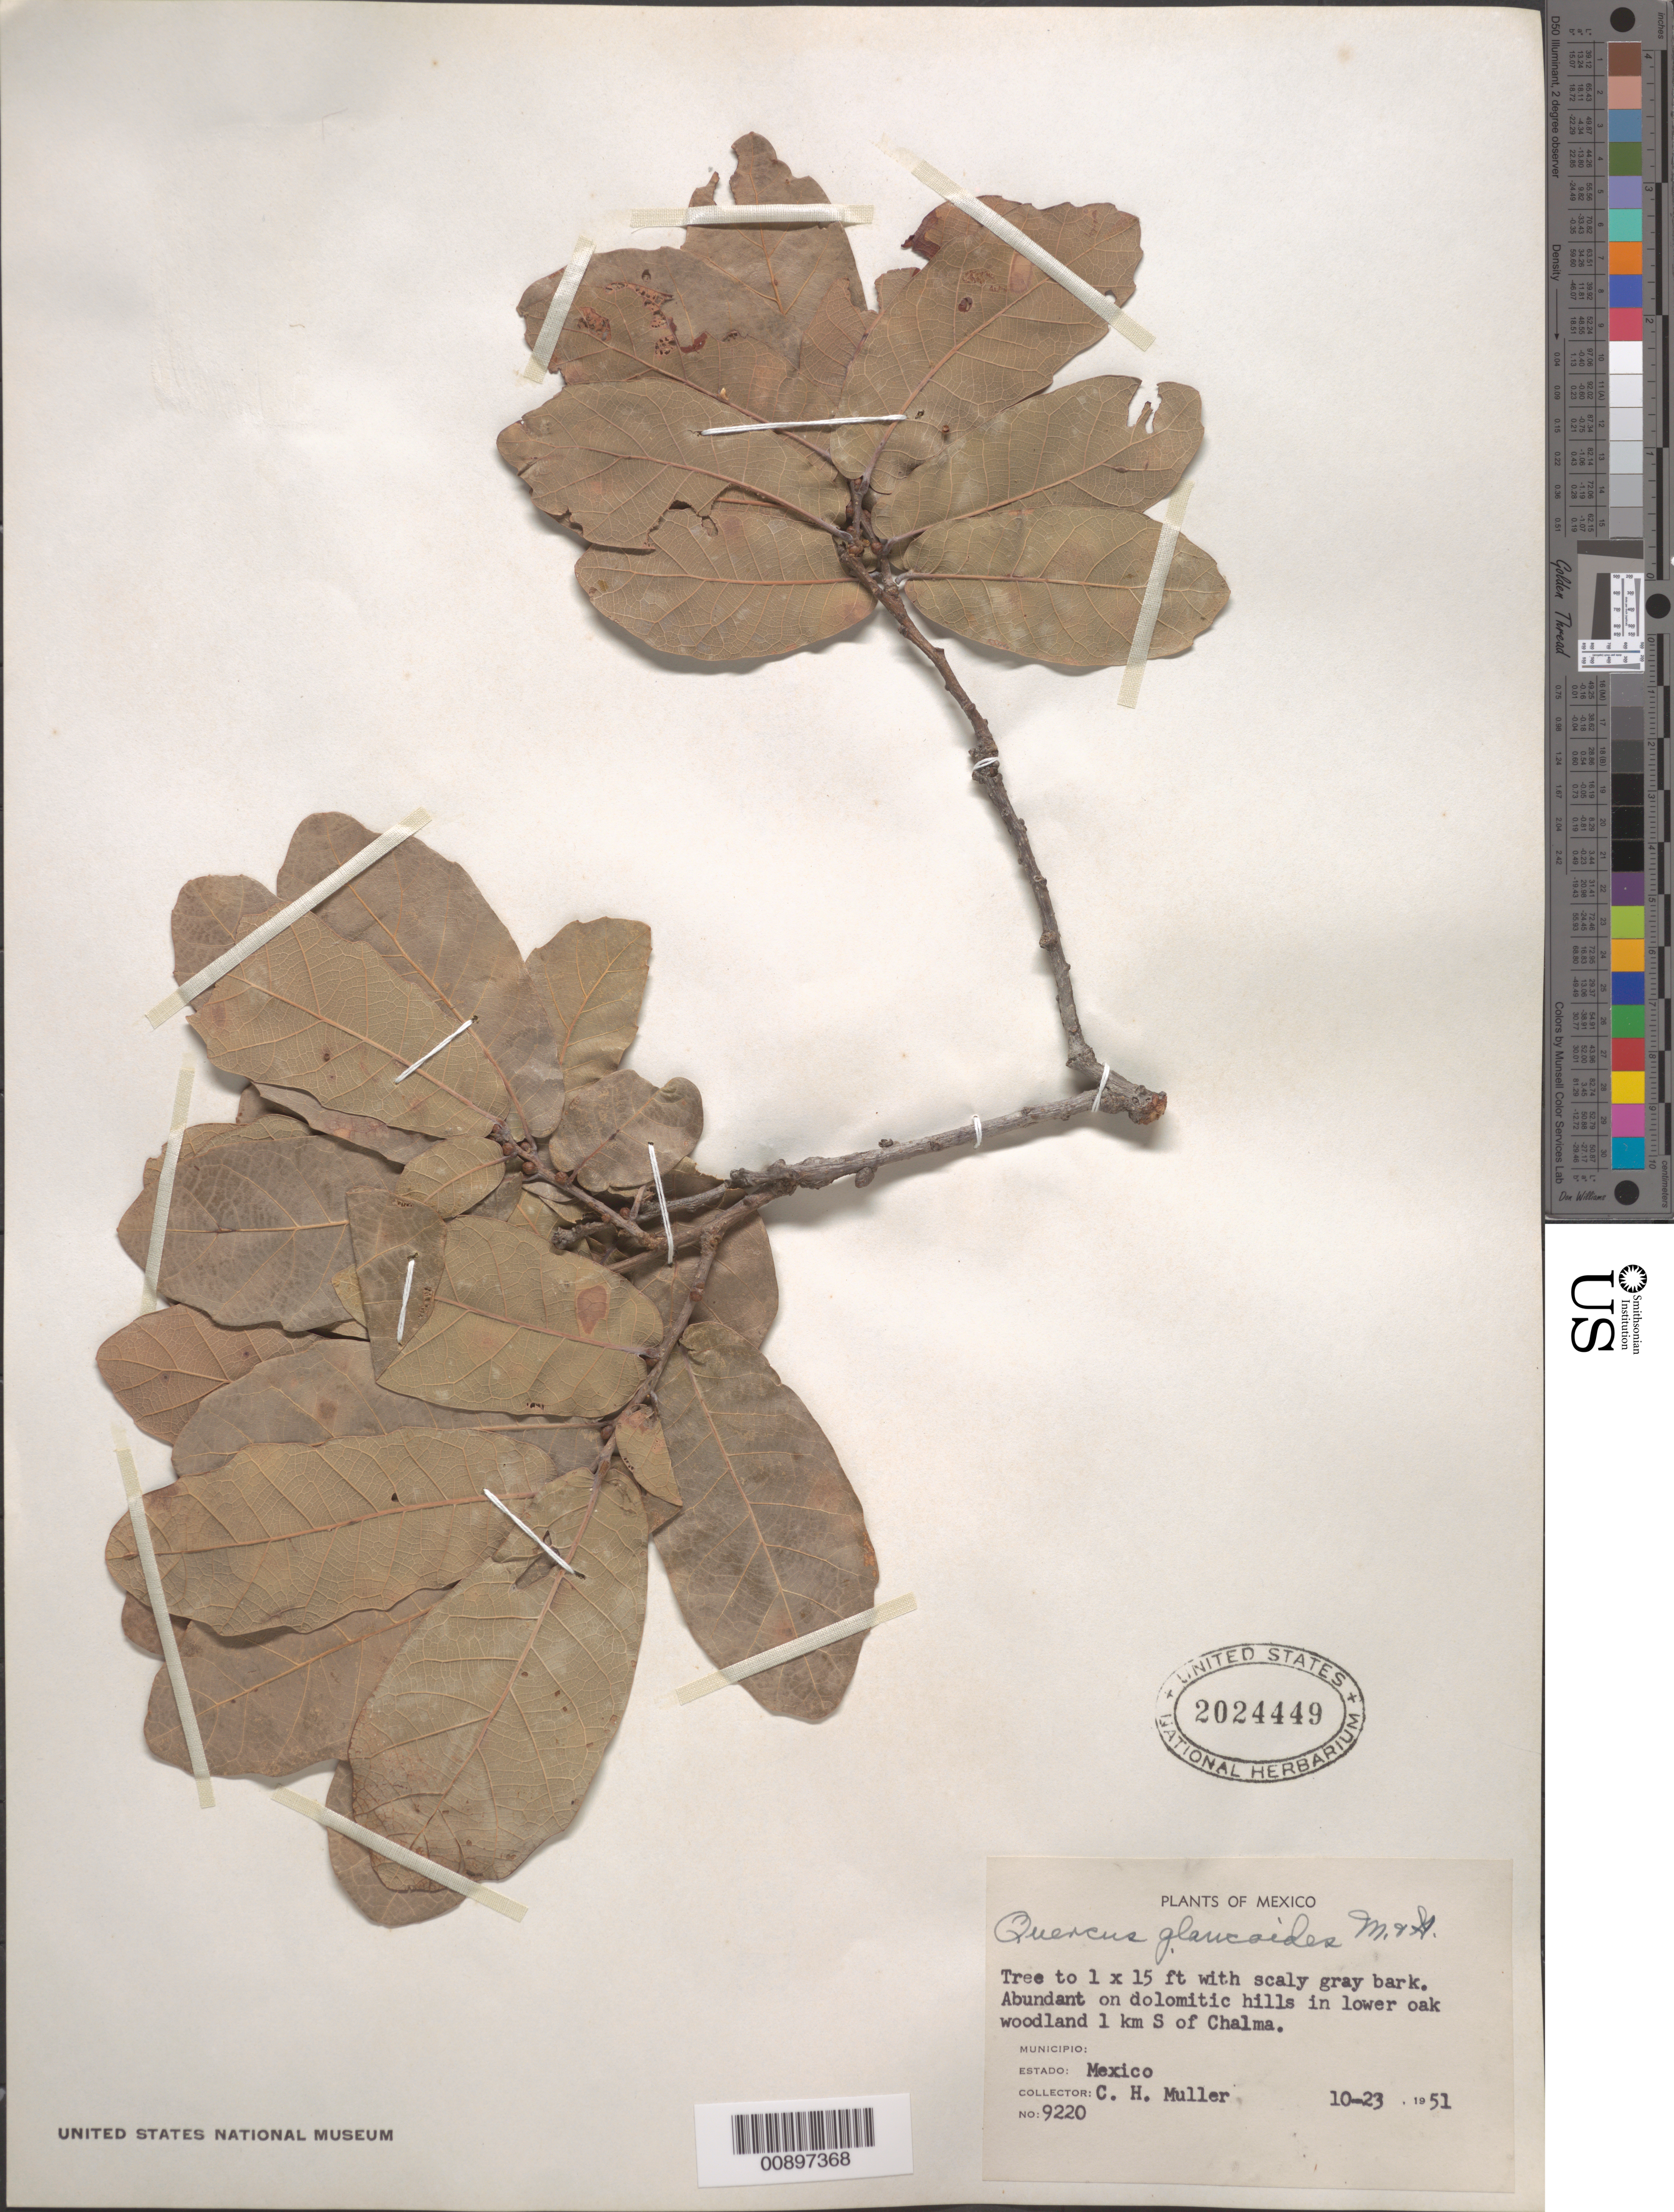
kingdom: Plantae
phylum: Tracheophyta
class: Magnoliopsida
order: Fagales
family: Fagaceae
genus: Quercus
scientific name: Quercus glaucoides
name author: M. Martens & Galeotti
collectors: C. H. Muller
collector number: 9220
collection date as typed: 23 Oct 1951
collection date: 1951-10-23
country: Mexico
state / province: México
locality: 1 km S of Chalma, Estado de México.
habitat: Abundant on dolomitic hills in lower oak woodland.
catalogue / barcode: US 2024449